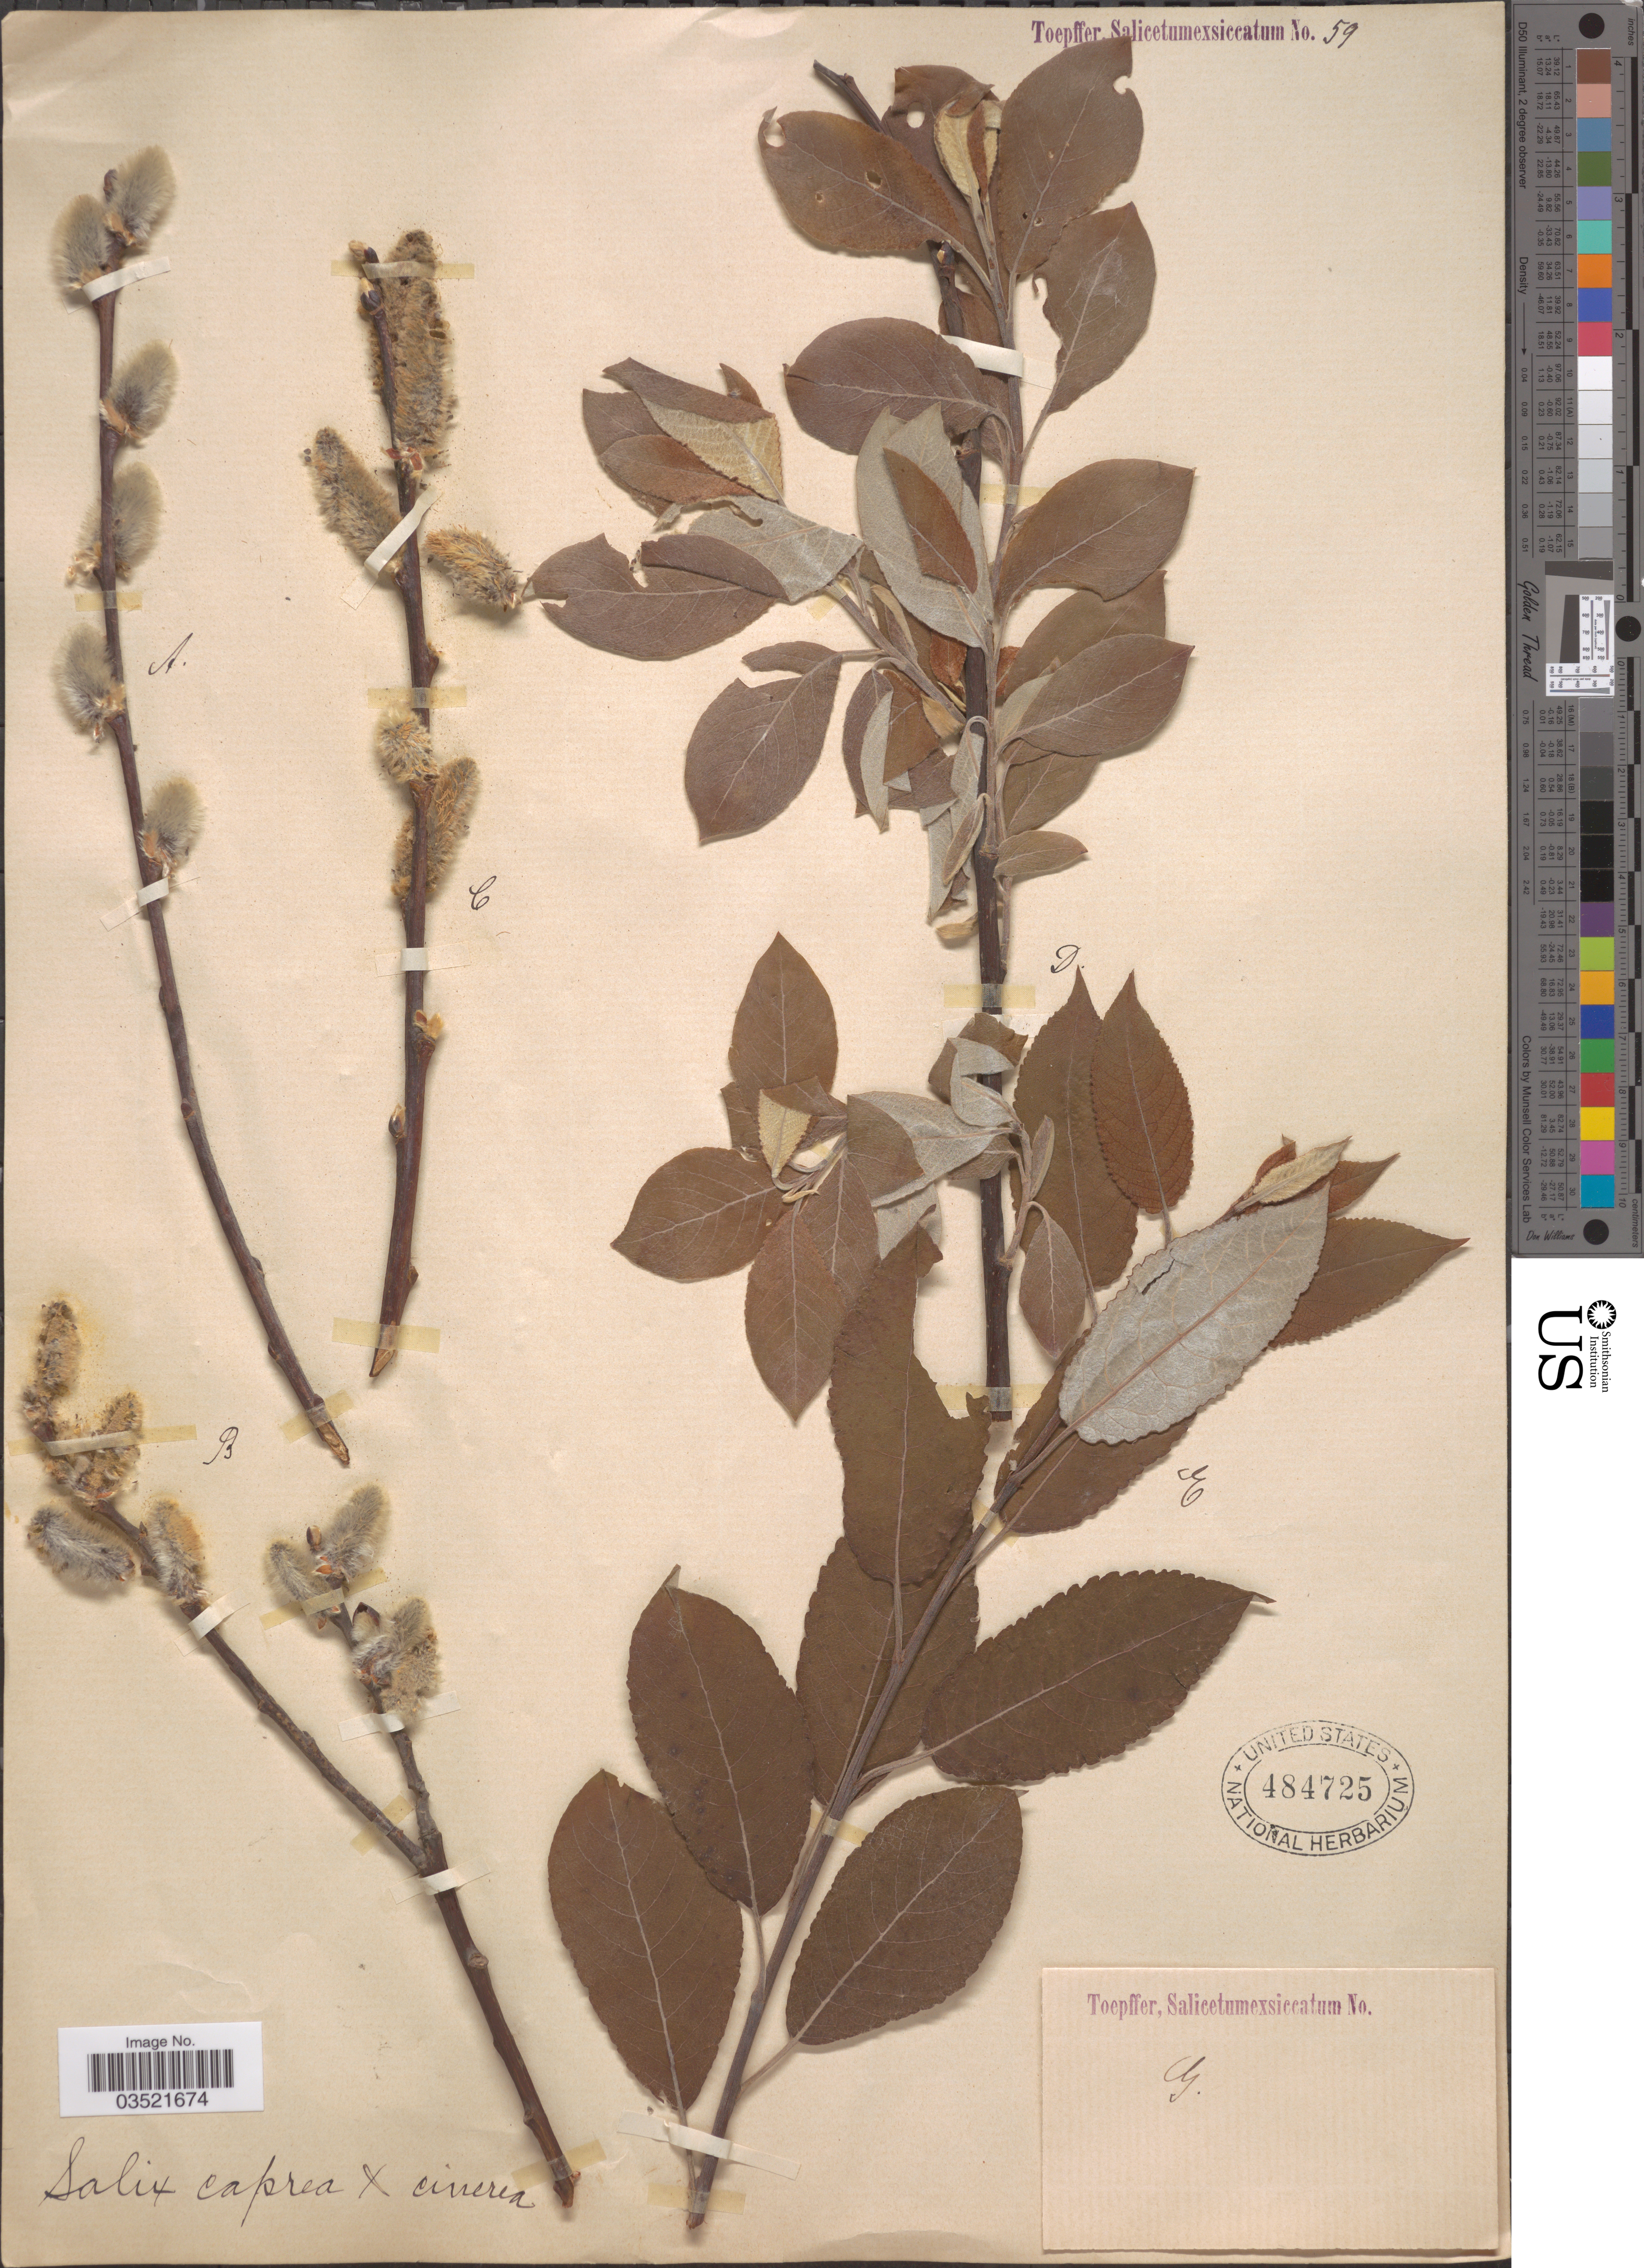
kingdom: Plantae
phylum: Tracheophyta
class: Magnoliopsida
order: Malpighiales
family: Salicaceae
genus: Salix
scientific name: Salix caprea x S. cinerea L.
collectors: A. Toepffer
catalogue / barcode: US 484725